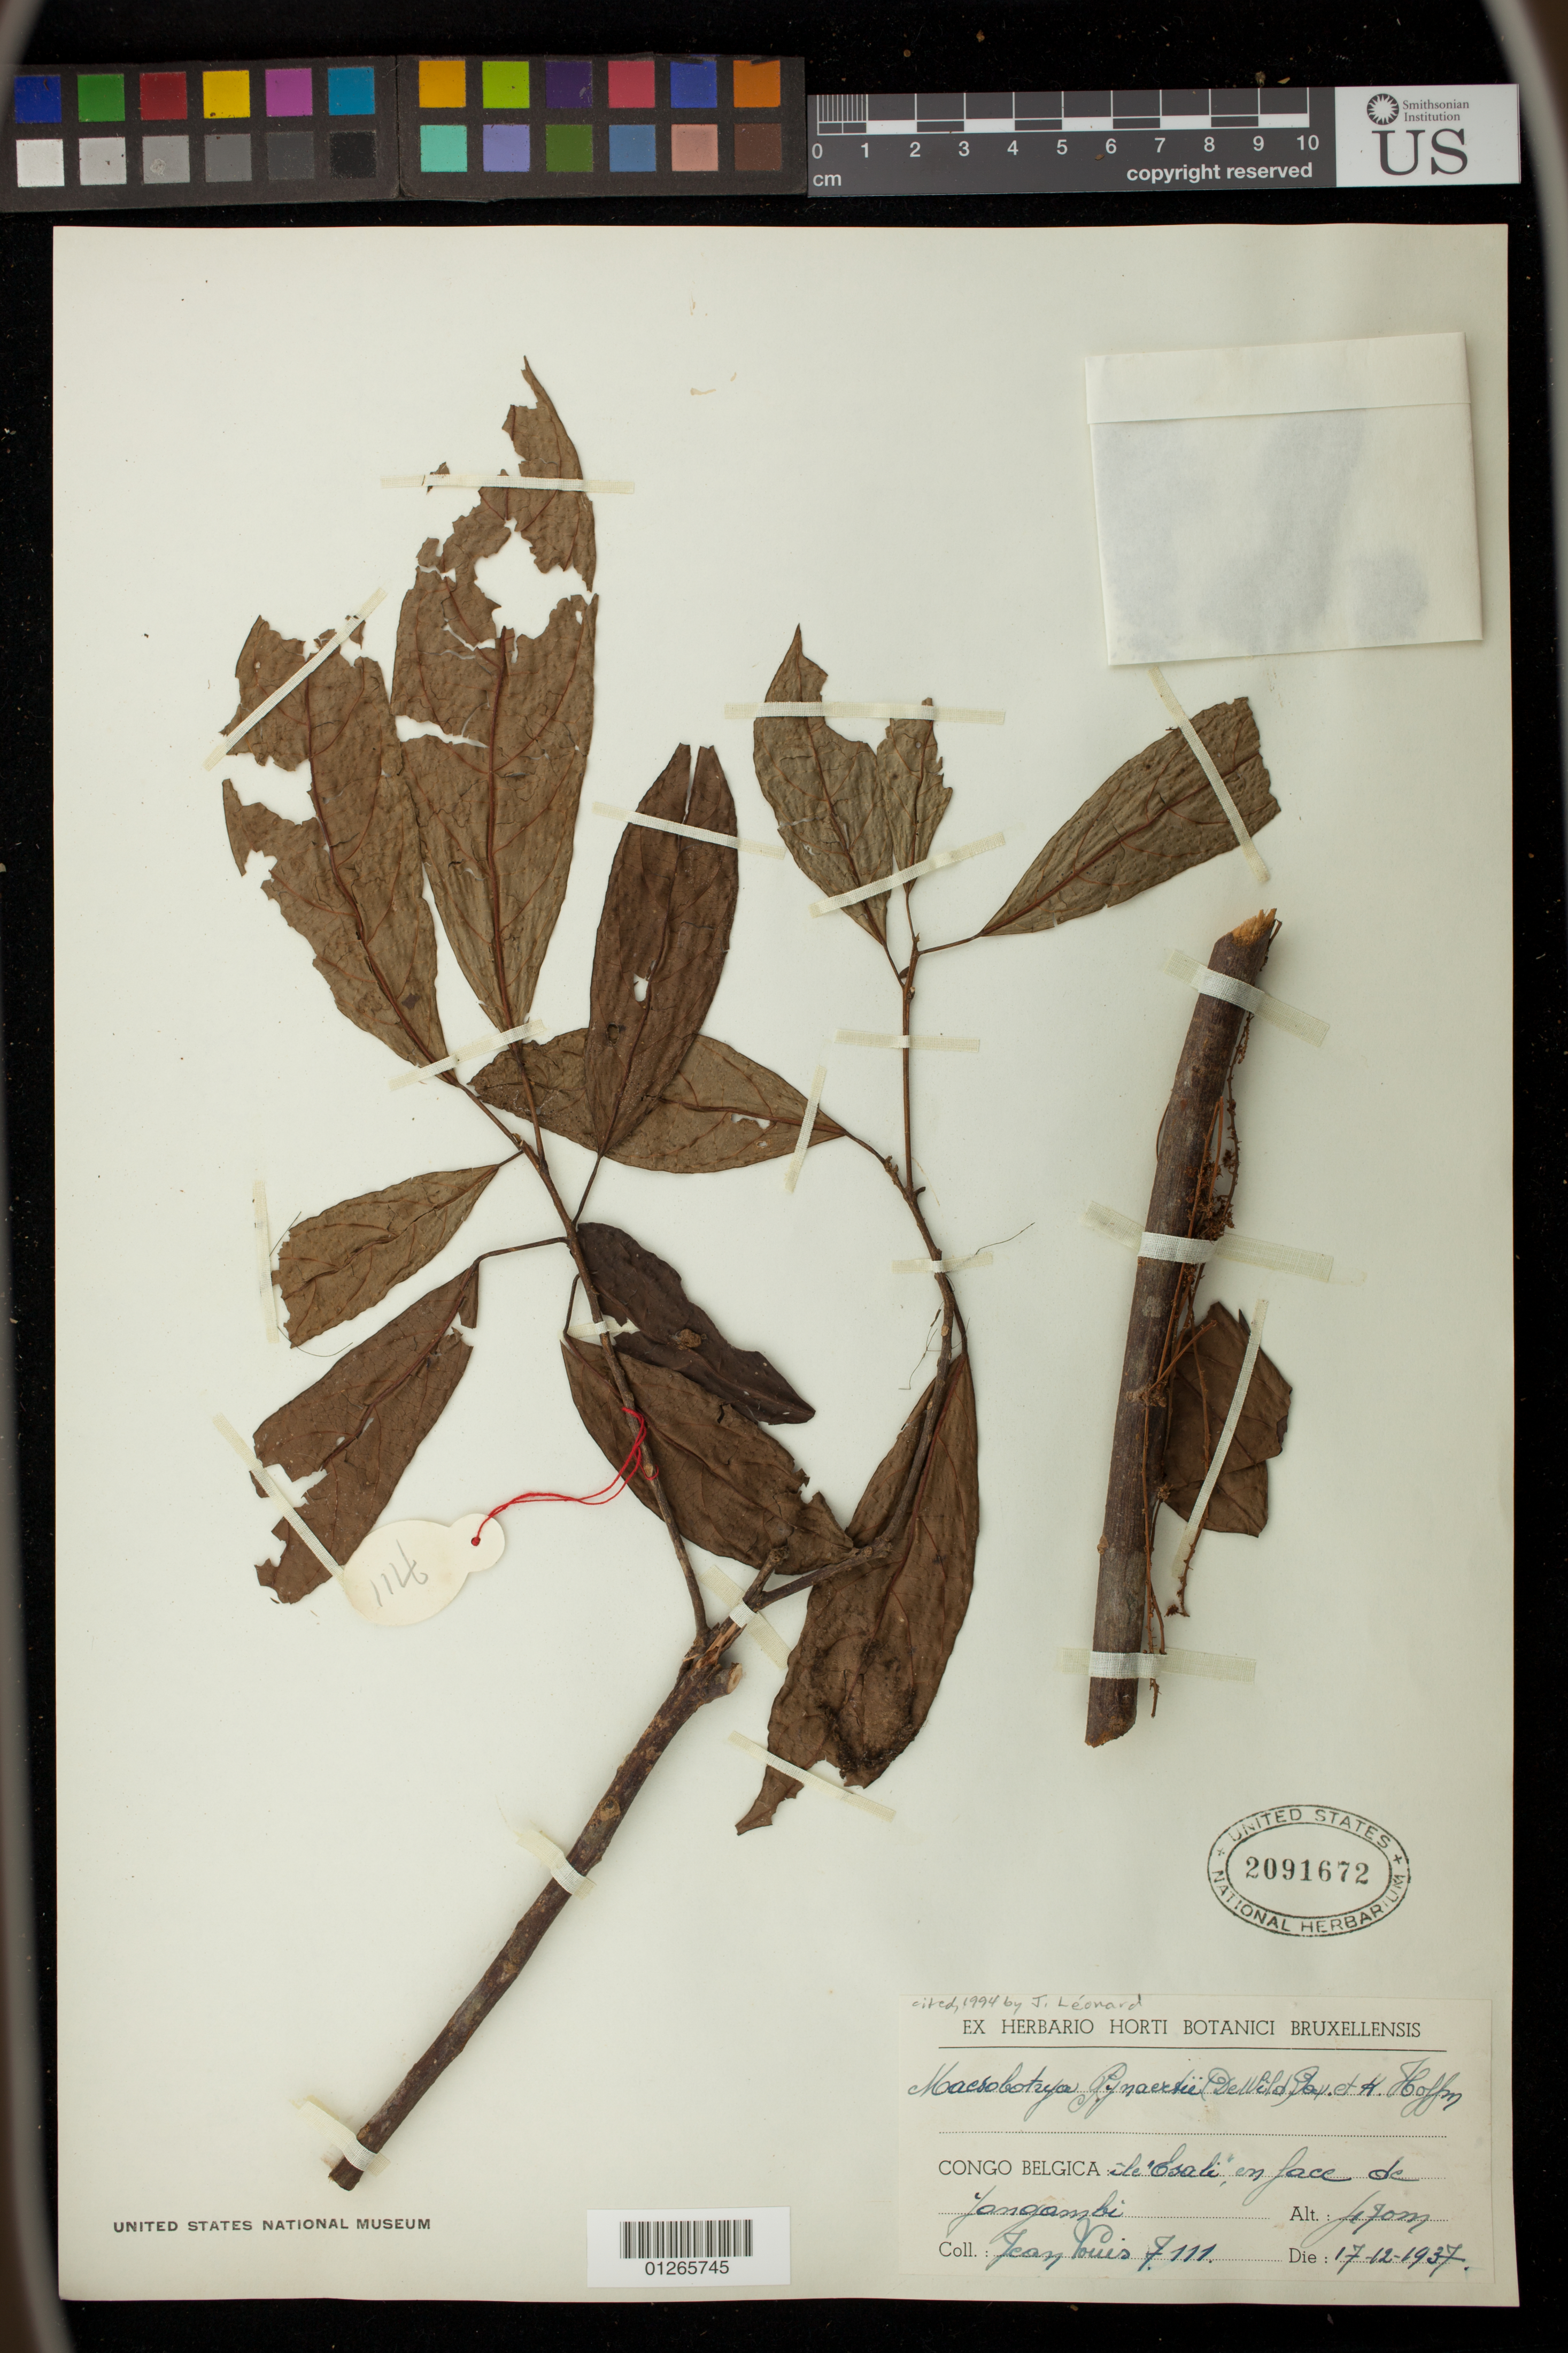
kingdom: Plantae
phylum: Tracheophyta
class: Magnoliopsida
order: Malpighiales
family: Phyllanthaceae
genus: Maesobotrya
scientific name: Maesobotrya pynaertii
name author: (De Wild.) Pax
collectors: J. Louis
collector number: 111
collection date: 1937-12-17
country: Congo, Democratic Republic of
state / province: Tshopo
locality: le Esali en face de Yangambi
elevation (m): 70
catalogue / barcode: US 2091672